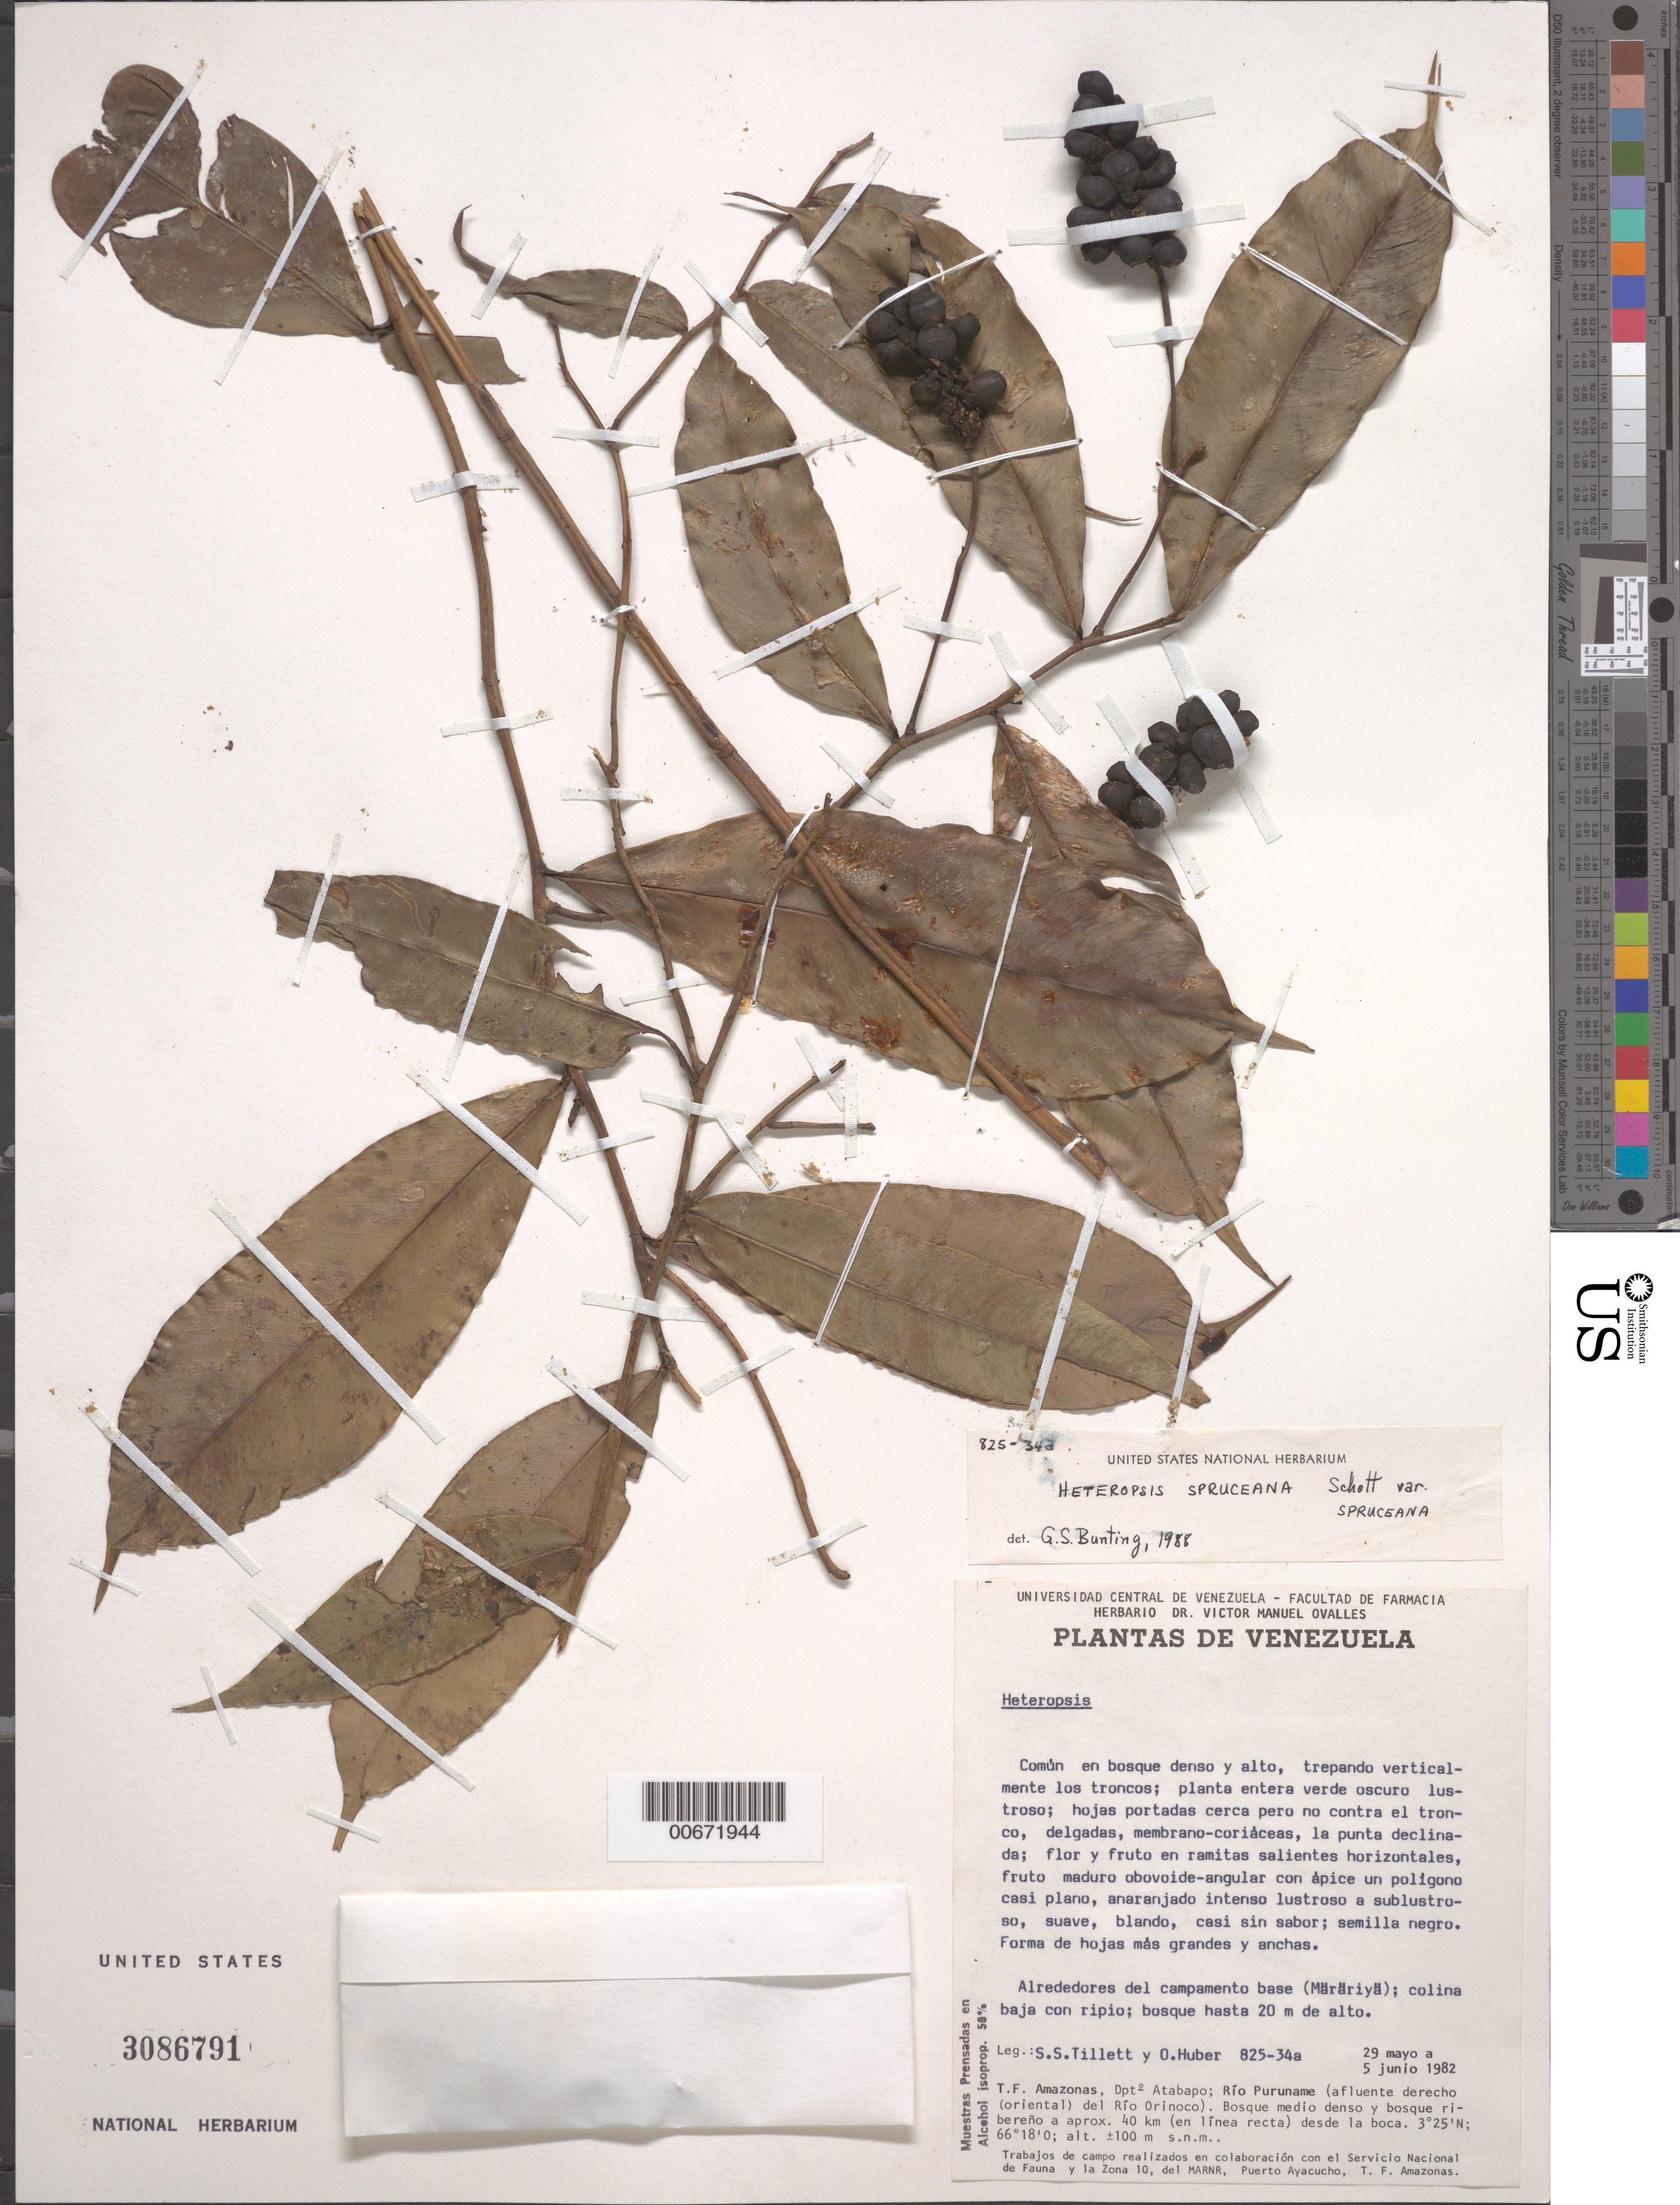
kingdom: Plantae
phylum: Tracheophyta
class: Liliopsida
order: Alismatales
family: Araceae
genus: Heteropsis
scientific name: Heteropsis spruceana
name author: Schott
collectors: S. S. Tillett & O. Huber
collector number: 825-34a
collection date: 1982-05-29/1982-06-05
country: Venezuela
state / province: Amazonas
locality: Alrededores del campamento base (Märäriyä). T.F. Amazonas, Dpto Atabapo; Río Puruname (afluente derecho (oriental) del Río Orinoco). Bosque medio denso y bosque ribereño a aprox. 40 km. (en línea recta) desde la boca.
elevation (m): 100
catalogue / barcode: US 3086791